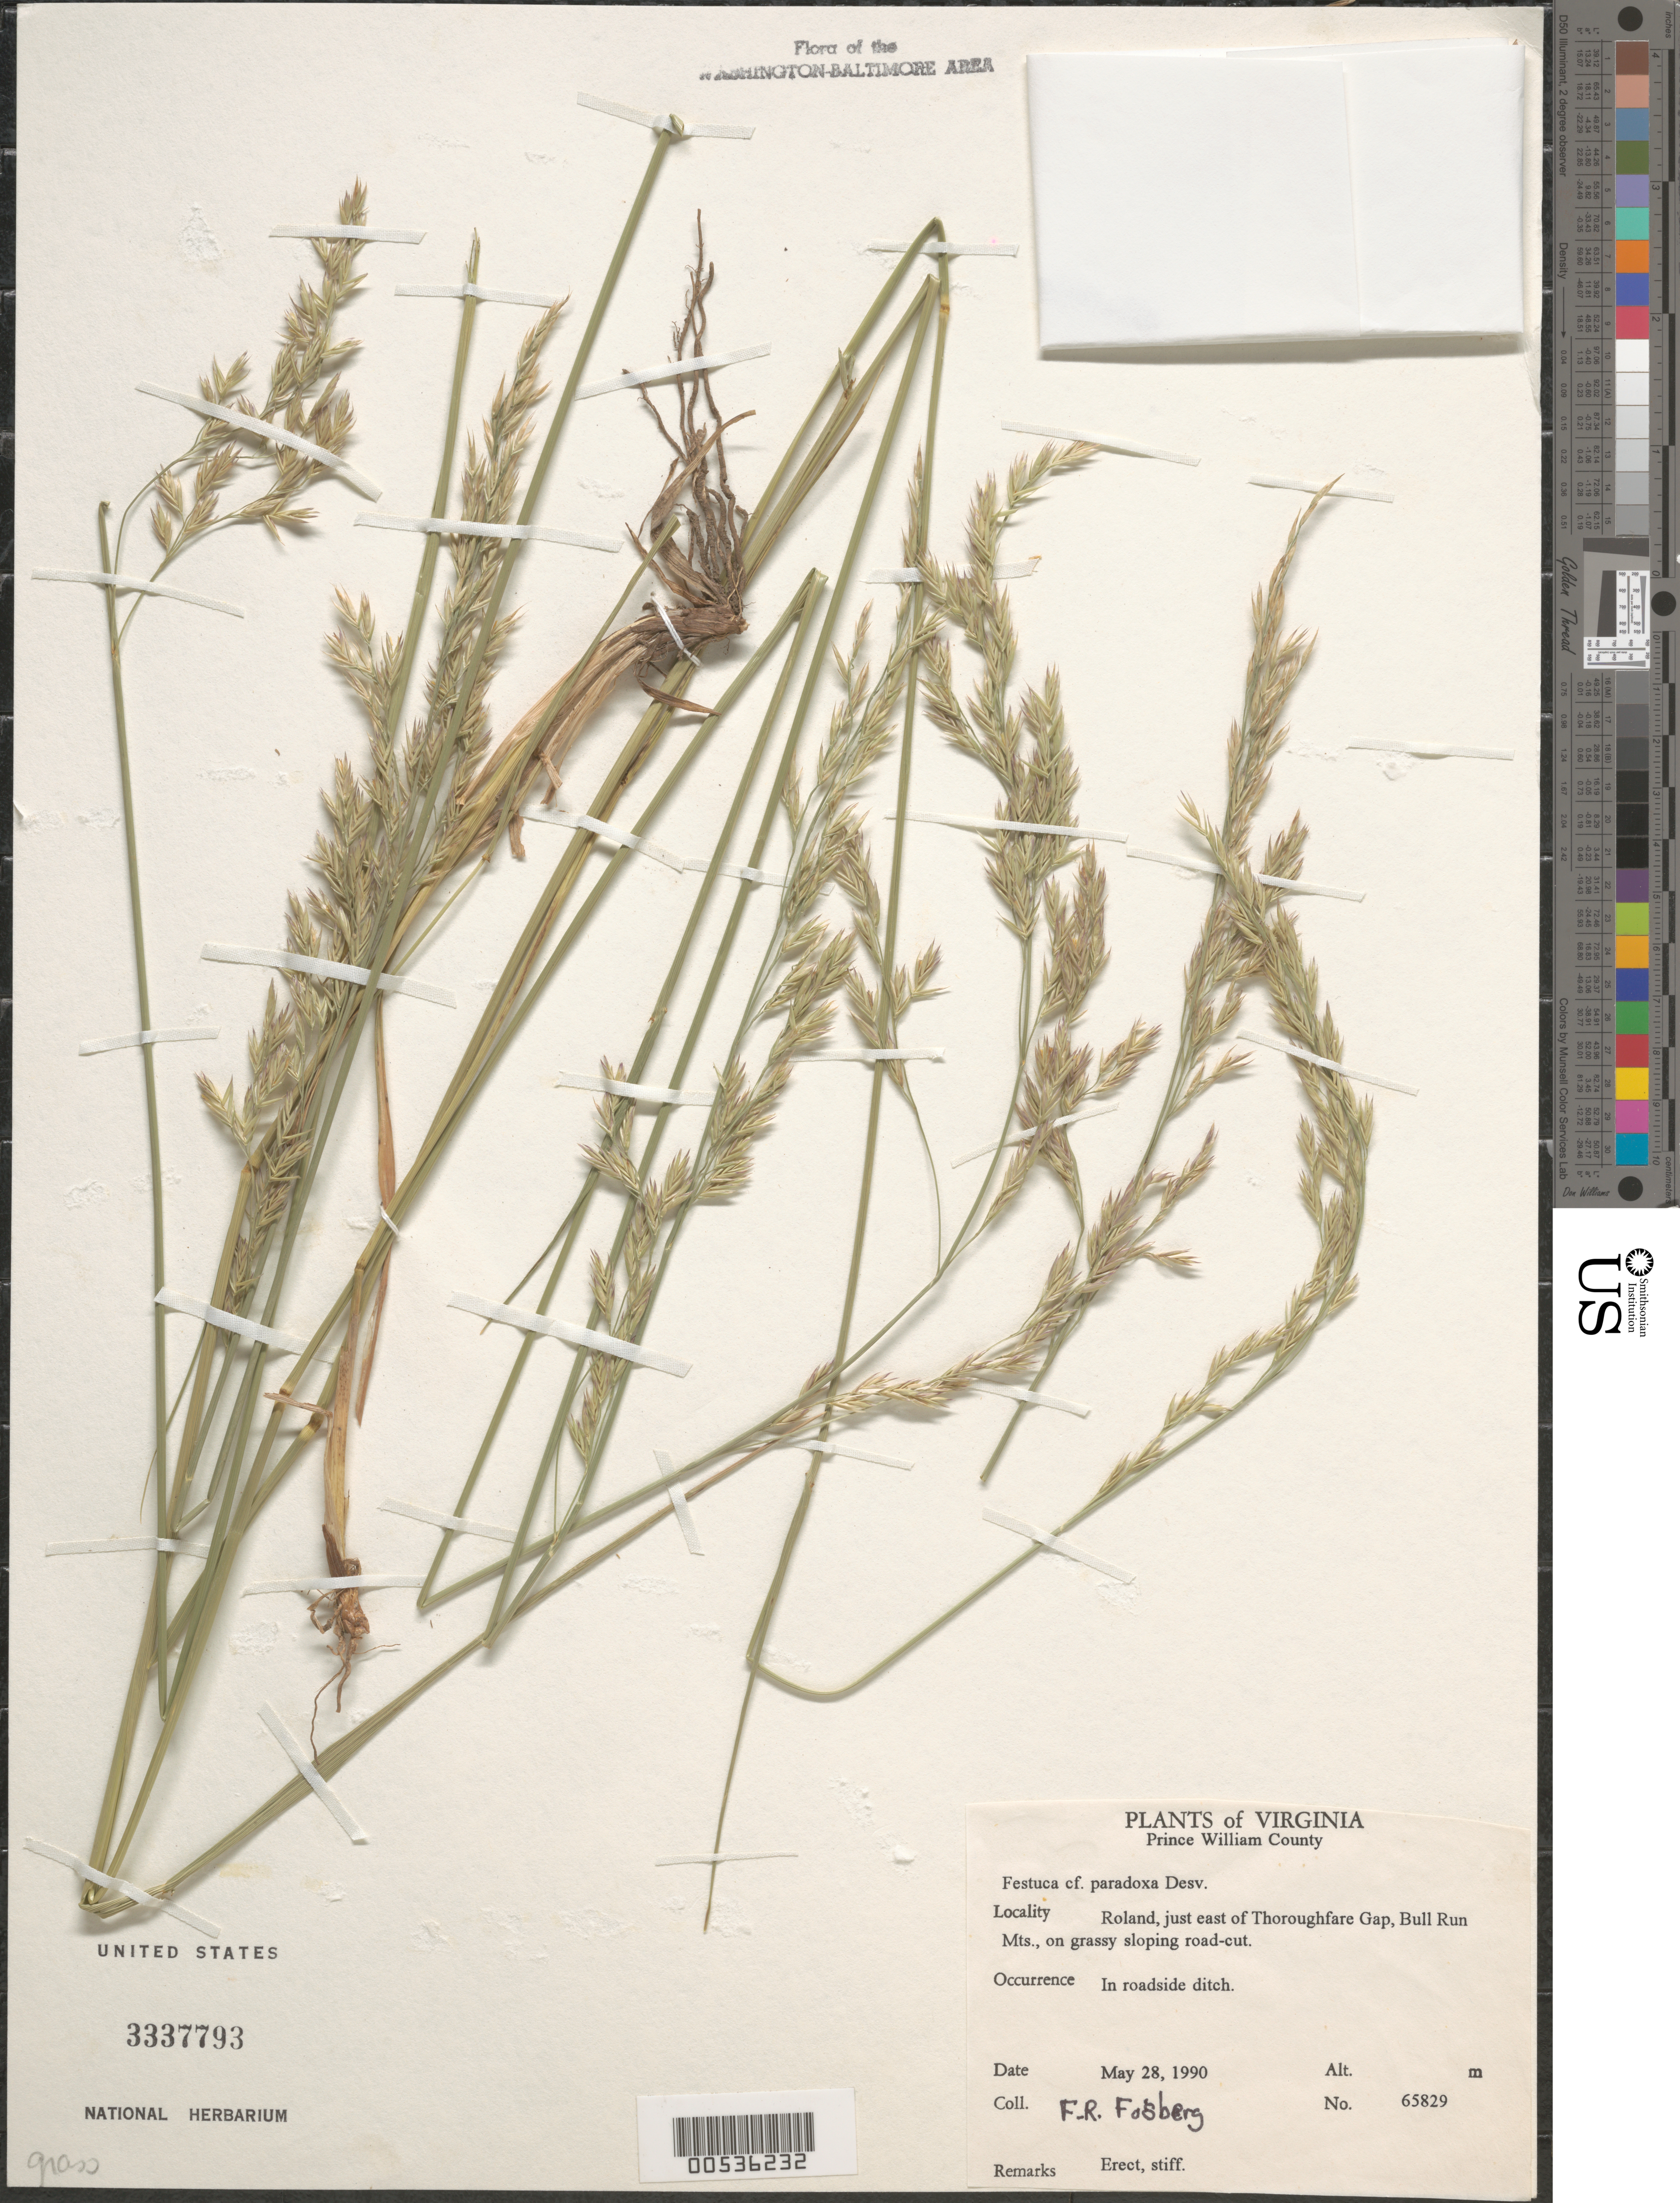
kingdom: Plantae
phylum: Tracheophyta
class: Liliopsida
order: Poales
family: Poaceae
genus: Festuca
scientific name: Festuca paradoxa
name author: Desv.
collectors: F. R. Fosberg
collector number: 65829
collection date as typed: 28 May 1990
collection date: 1990-05-28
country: United States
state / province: Virginia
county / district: Prince William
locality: Roland, E of Thorofare Gap Bull Run Mts.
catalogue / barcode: US 3337793